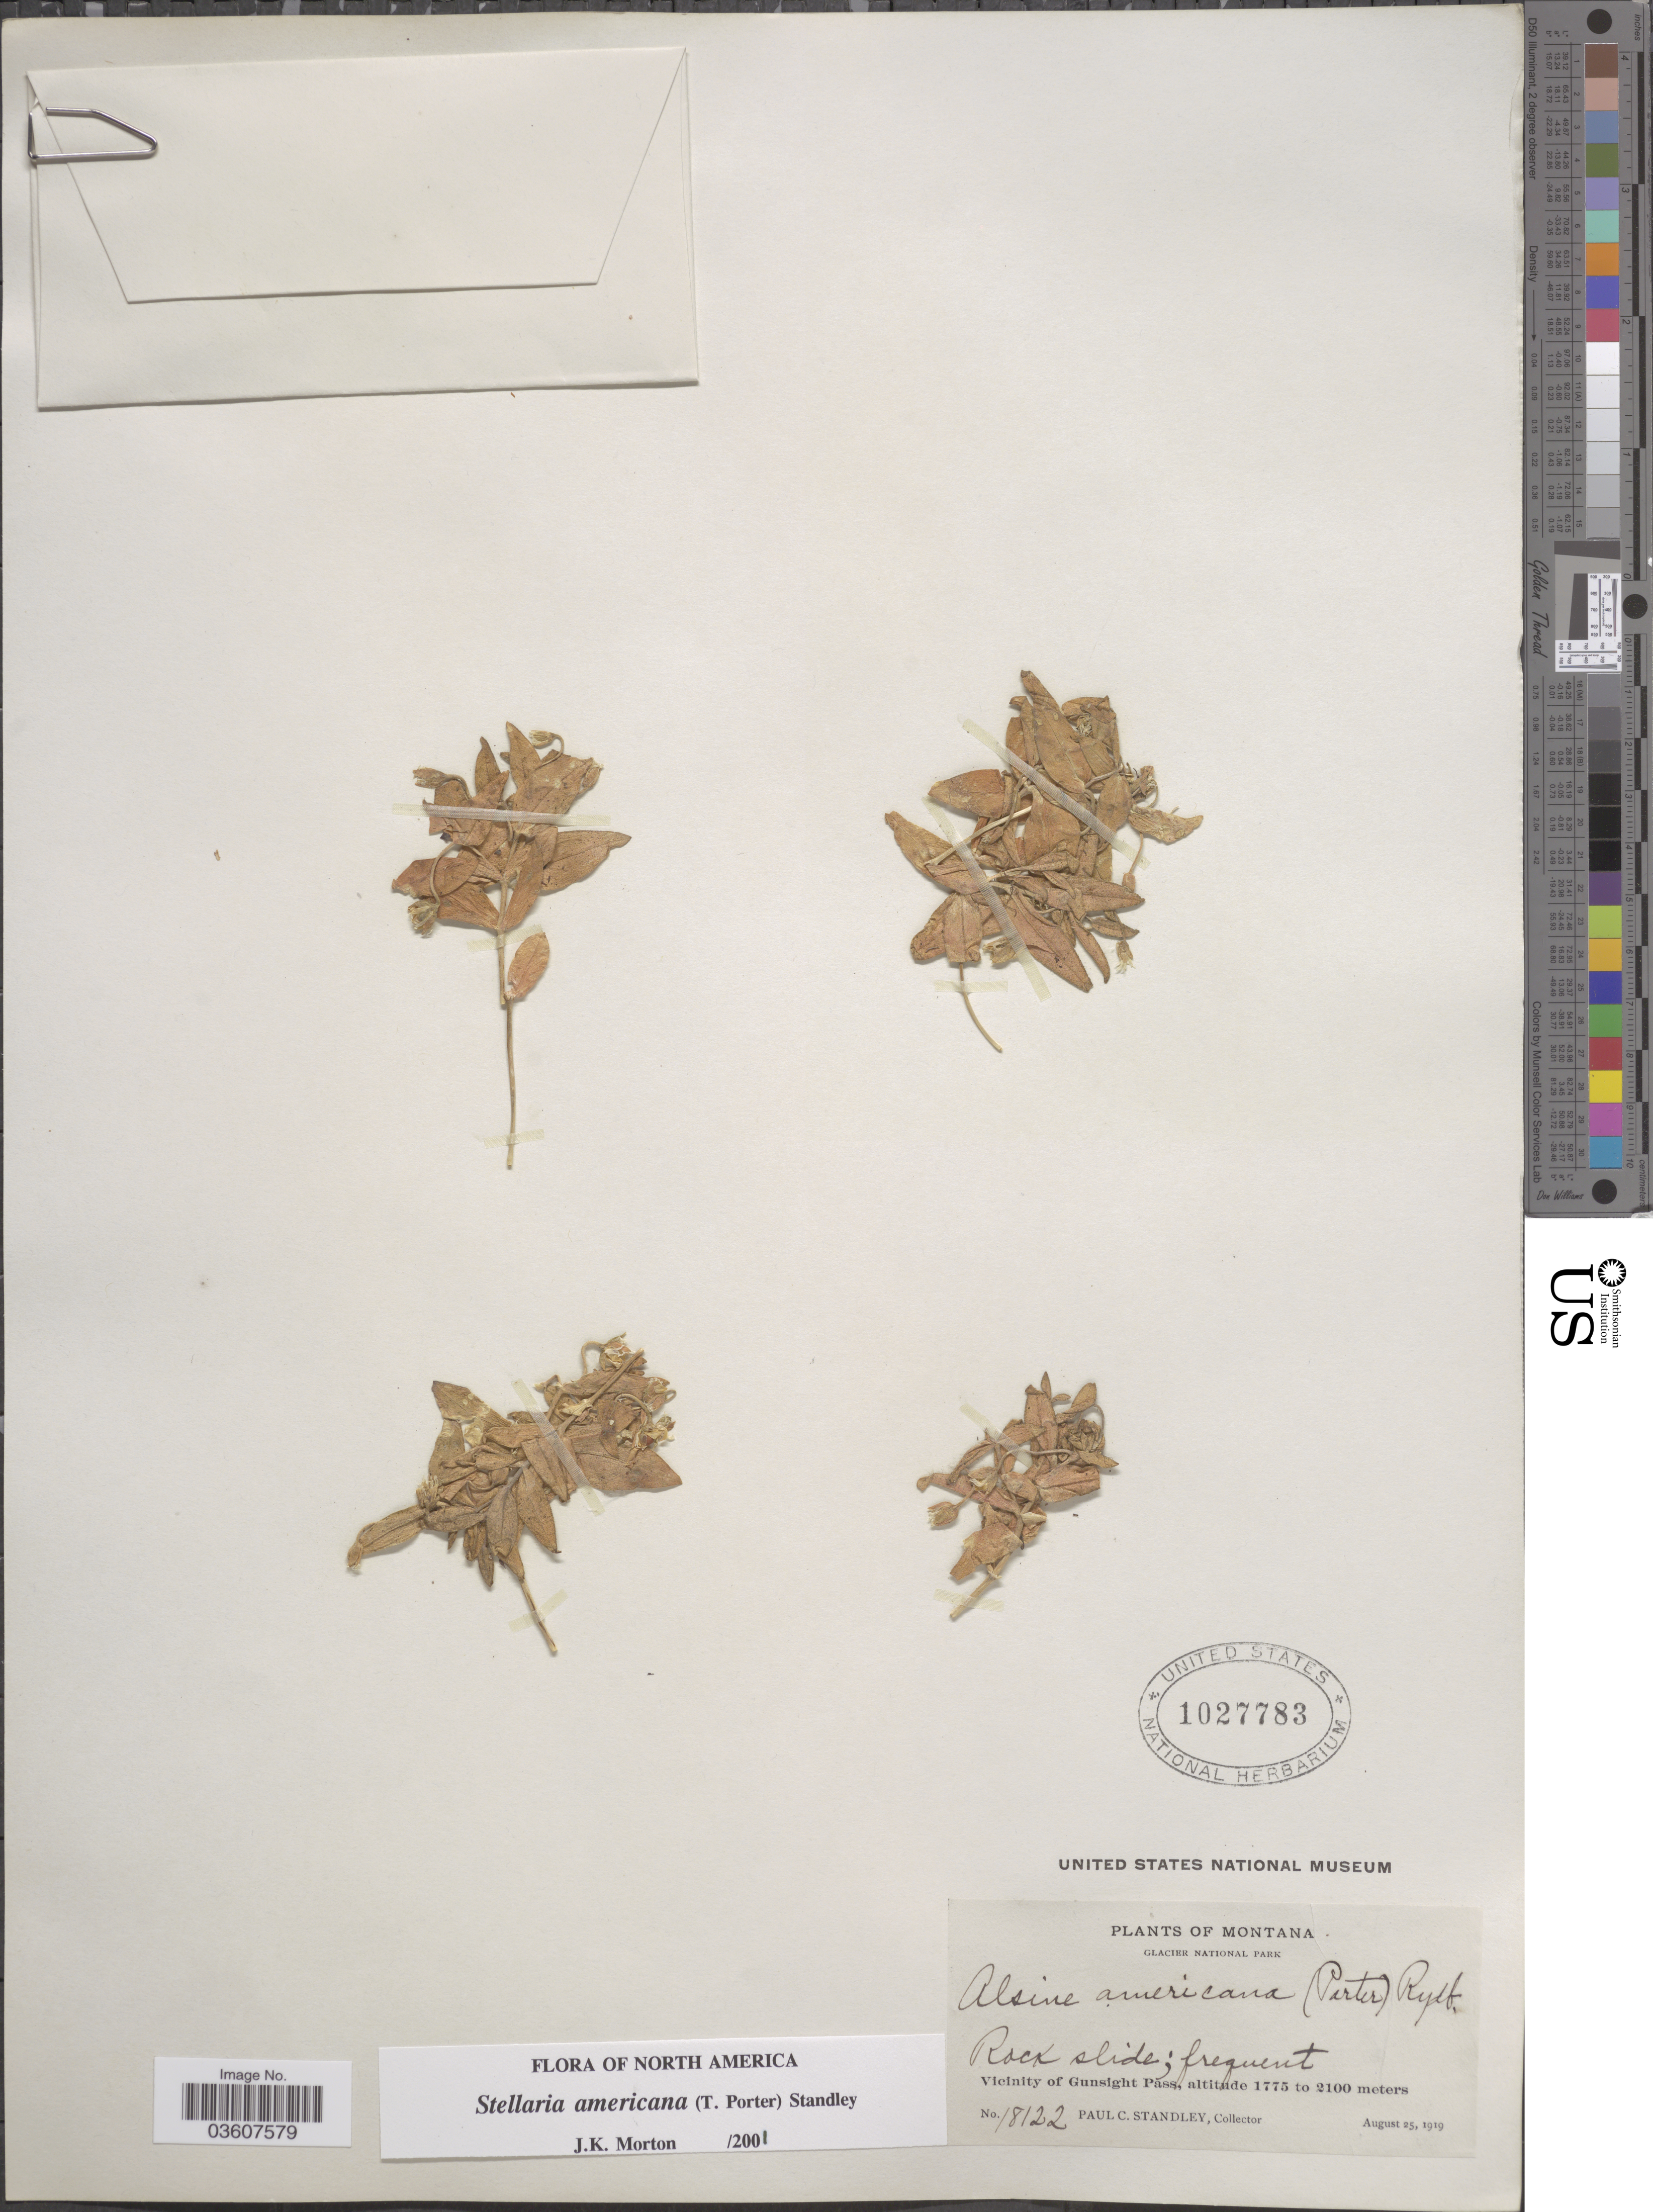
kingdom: Plantae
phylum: Tracheophyta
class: Magnoliopsida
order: Caryophyllales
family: Caryophyllaceae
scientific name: Hesperostellaria americana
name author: (Porter ex B.L. Rob.) Gang Yao et al.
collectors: P. C. Standley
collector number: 18122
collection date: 1919-08-25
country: United States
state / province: Montana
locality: Glacier National Park. Vicinity of Gunsight Pass.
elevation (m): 1775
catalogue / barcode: US 1027783